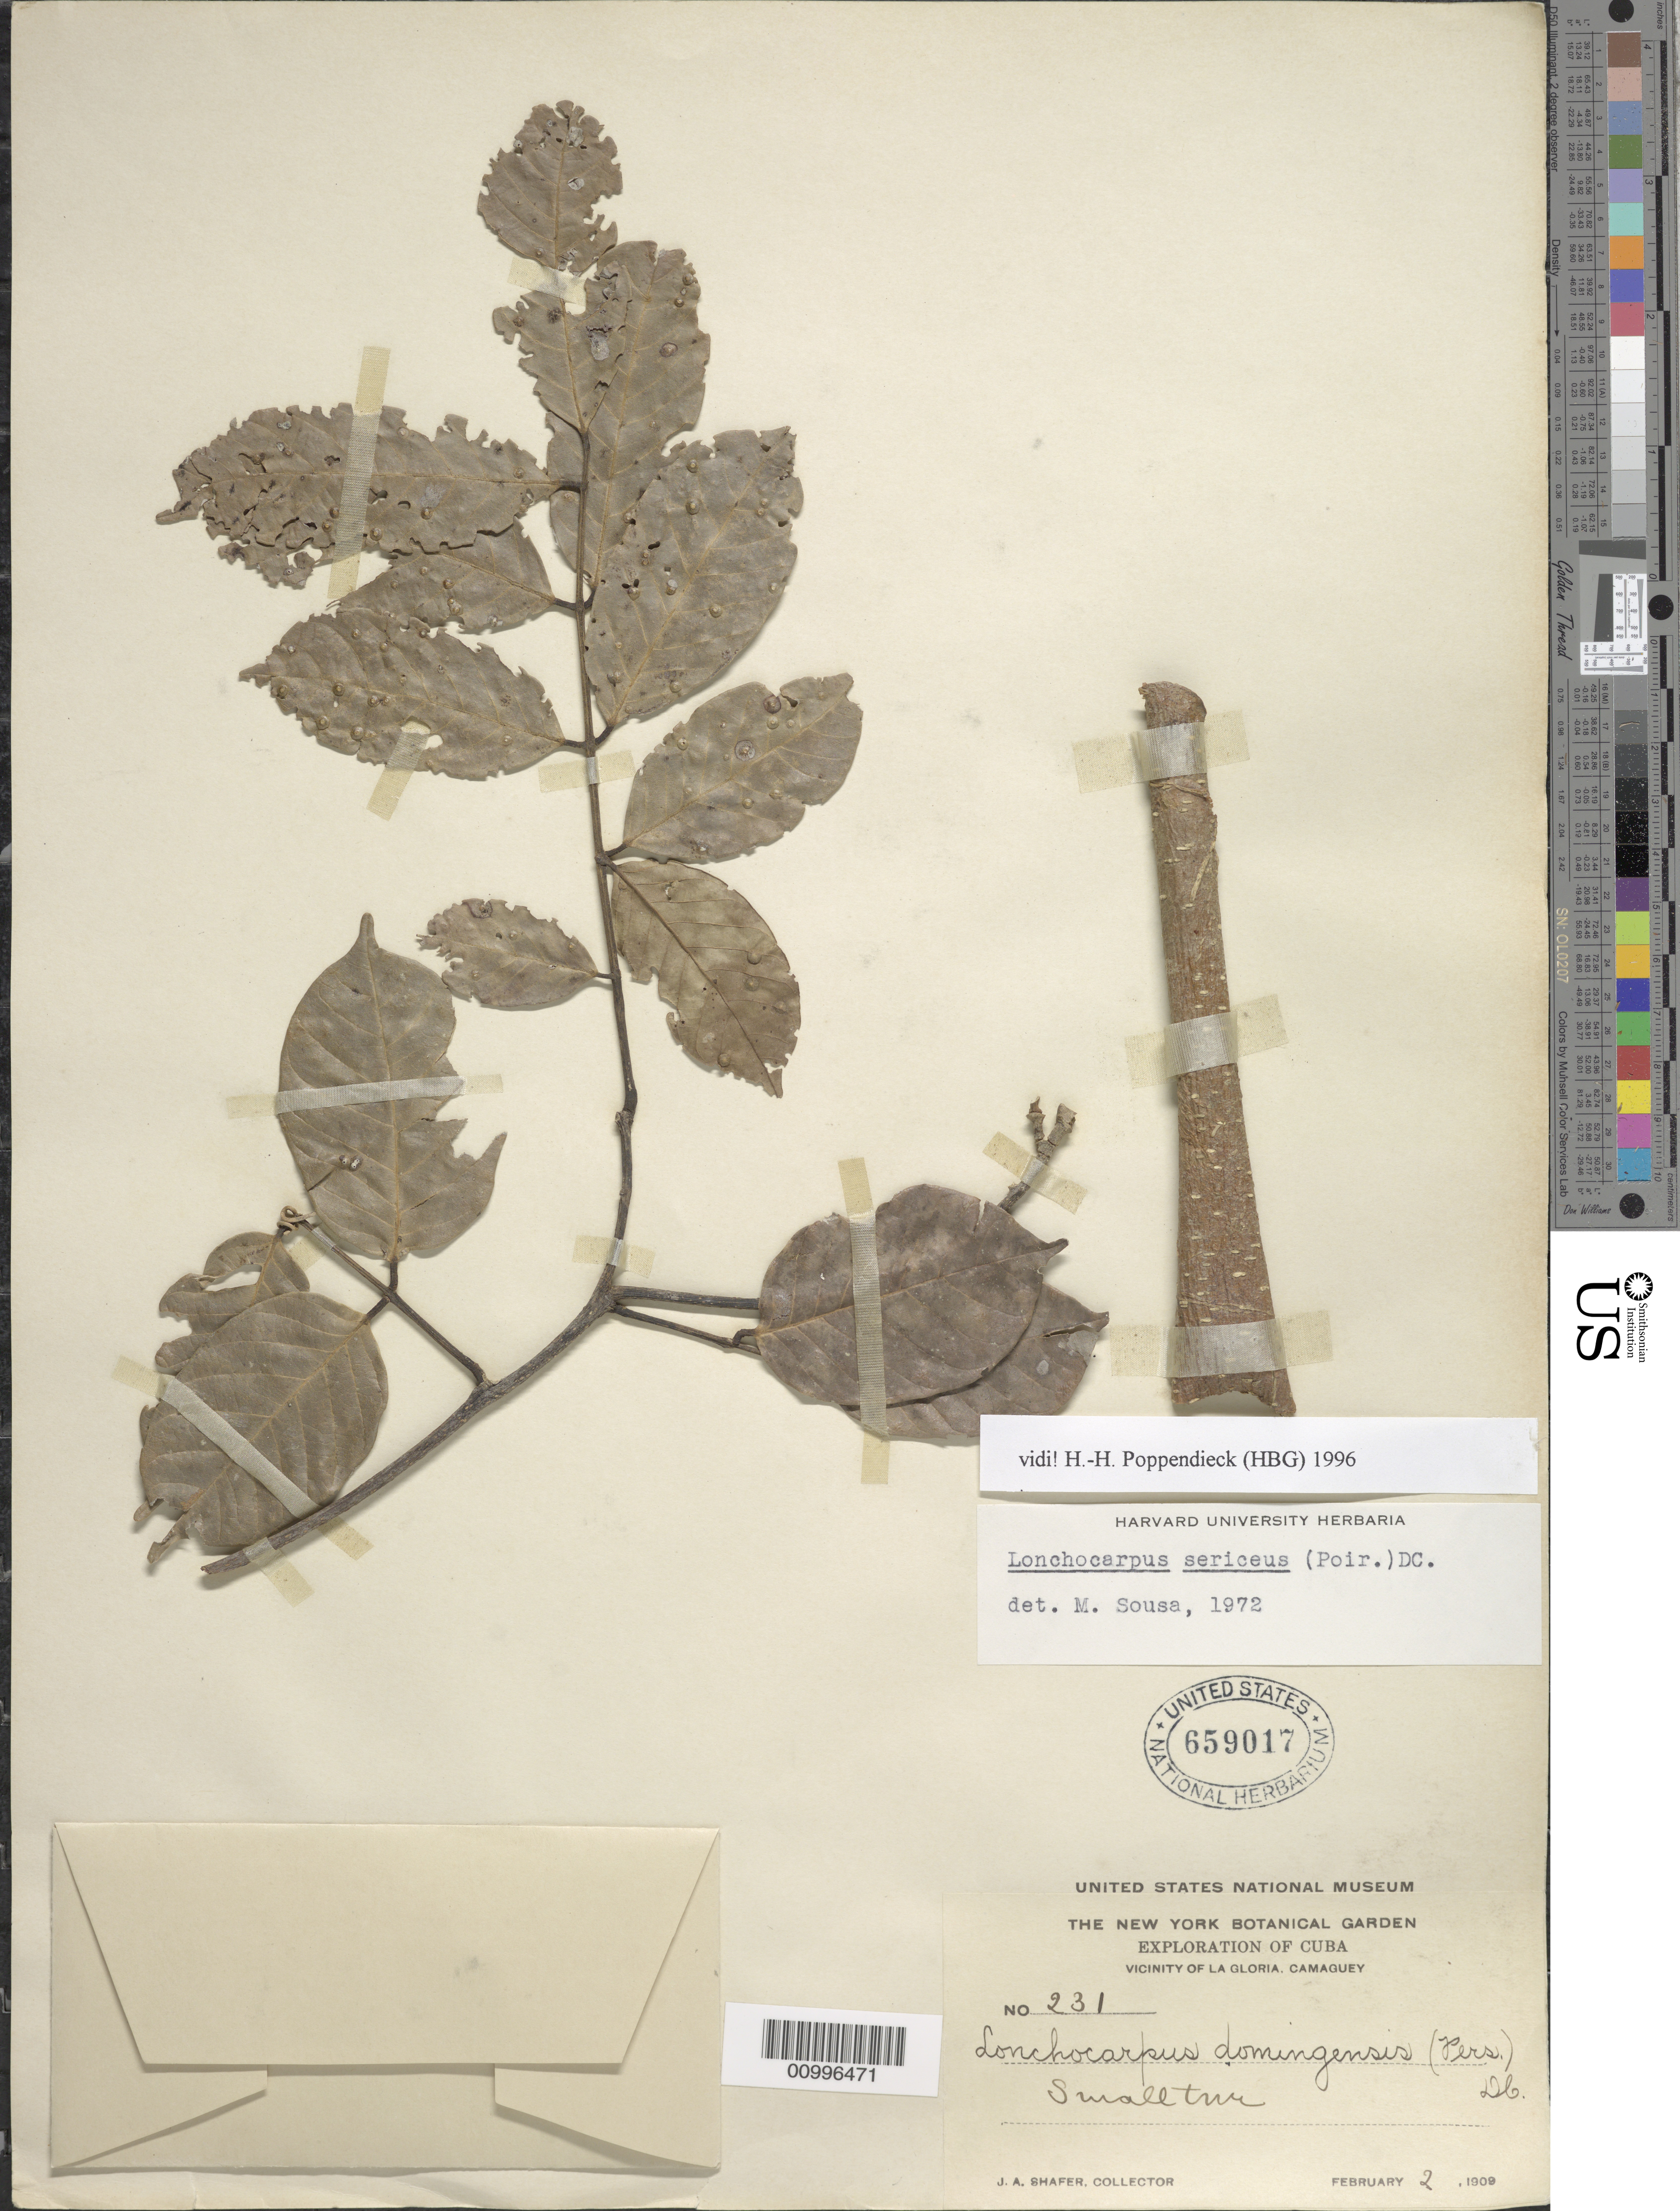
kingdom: Plantae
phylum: Tracheophyta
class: Magnoliopsida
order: Fabales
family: Fabaceae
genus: Lonchocarpus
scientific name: Lonchocarpus sericeus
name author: (Poir.) Kunth ex DC.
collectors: J. A. Shafer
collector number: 231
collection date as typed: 02 Feb 1909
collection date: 1909-02-02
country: Cuba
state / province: Camagüey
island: Cuba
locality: Camagüey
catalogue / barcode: US 659017